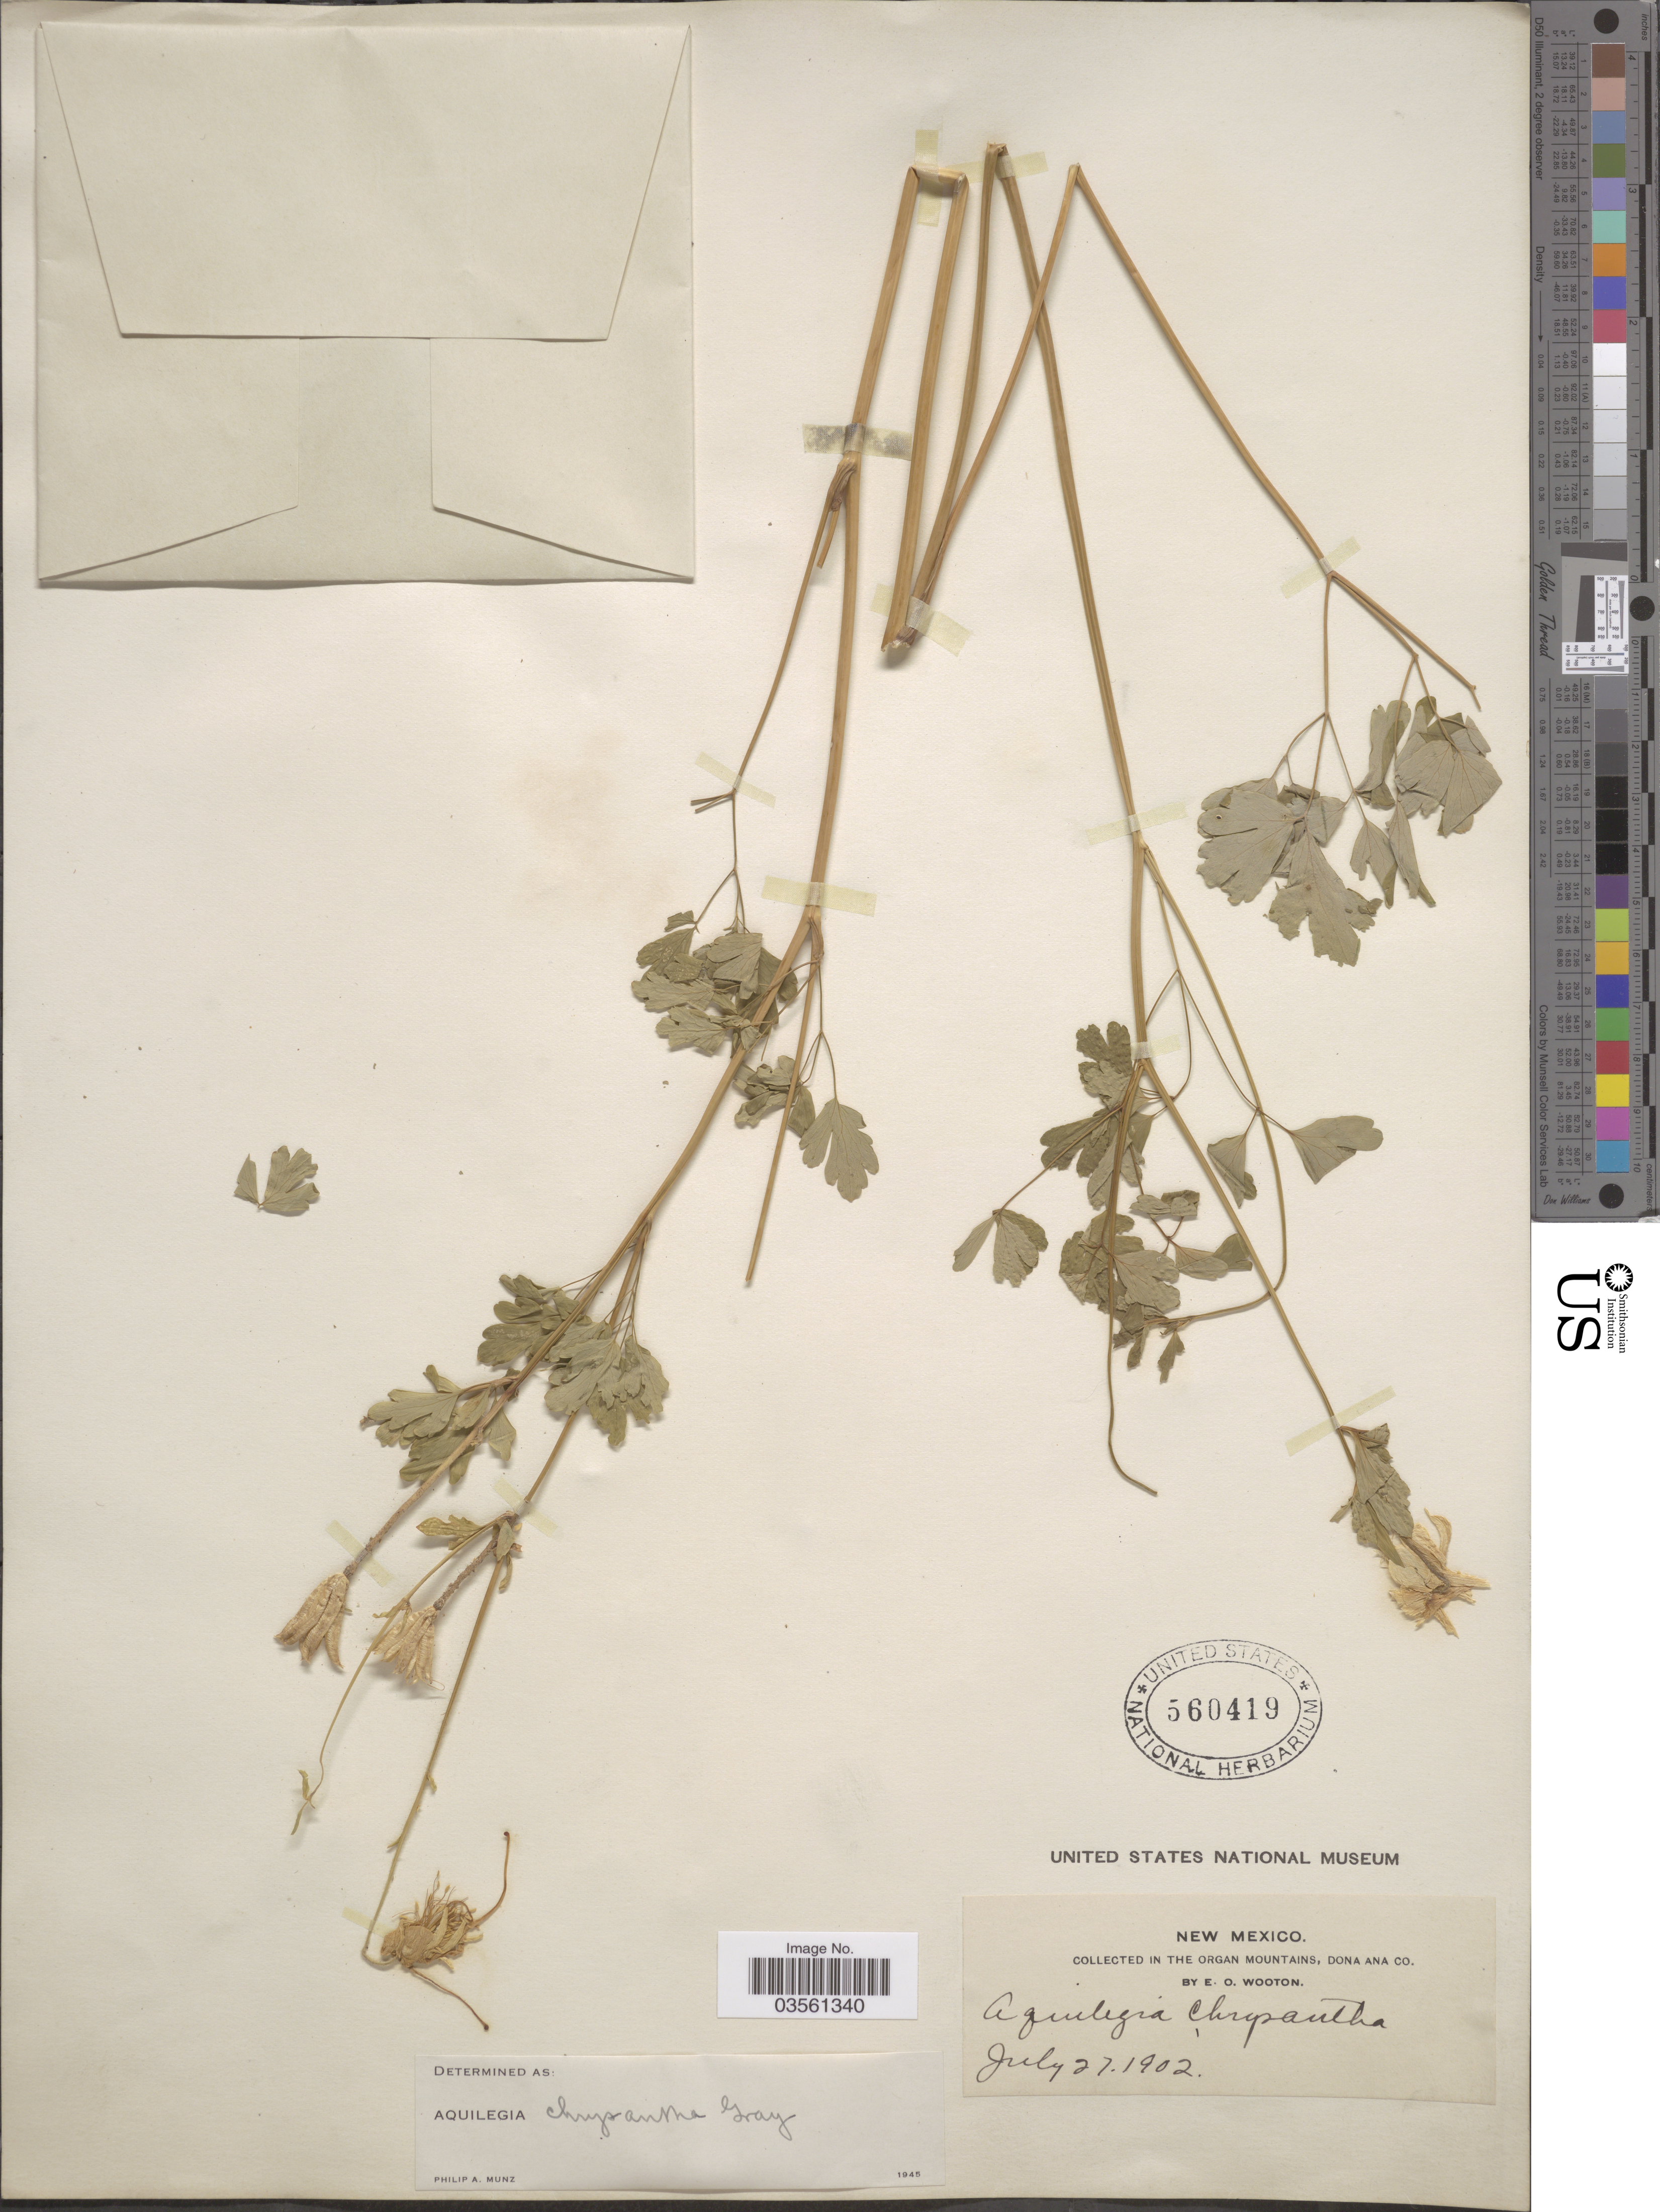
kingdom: Plantae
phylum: Tracheophyta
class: Magnoliopsida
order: Ranunculales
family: Ranunculaceae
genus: Aquilegia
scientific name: Aquilegia chrysantha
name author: A. Gray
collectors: E. O. Wooton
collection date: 1902-07-27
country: United States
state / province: New Mexico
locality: The Organ Mountains, Dona Ana Co.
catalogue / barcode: US 560419